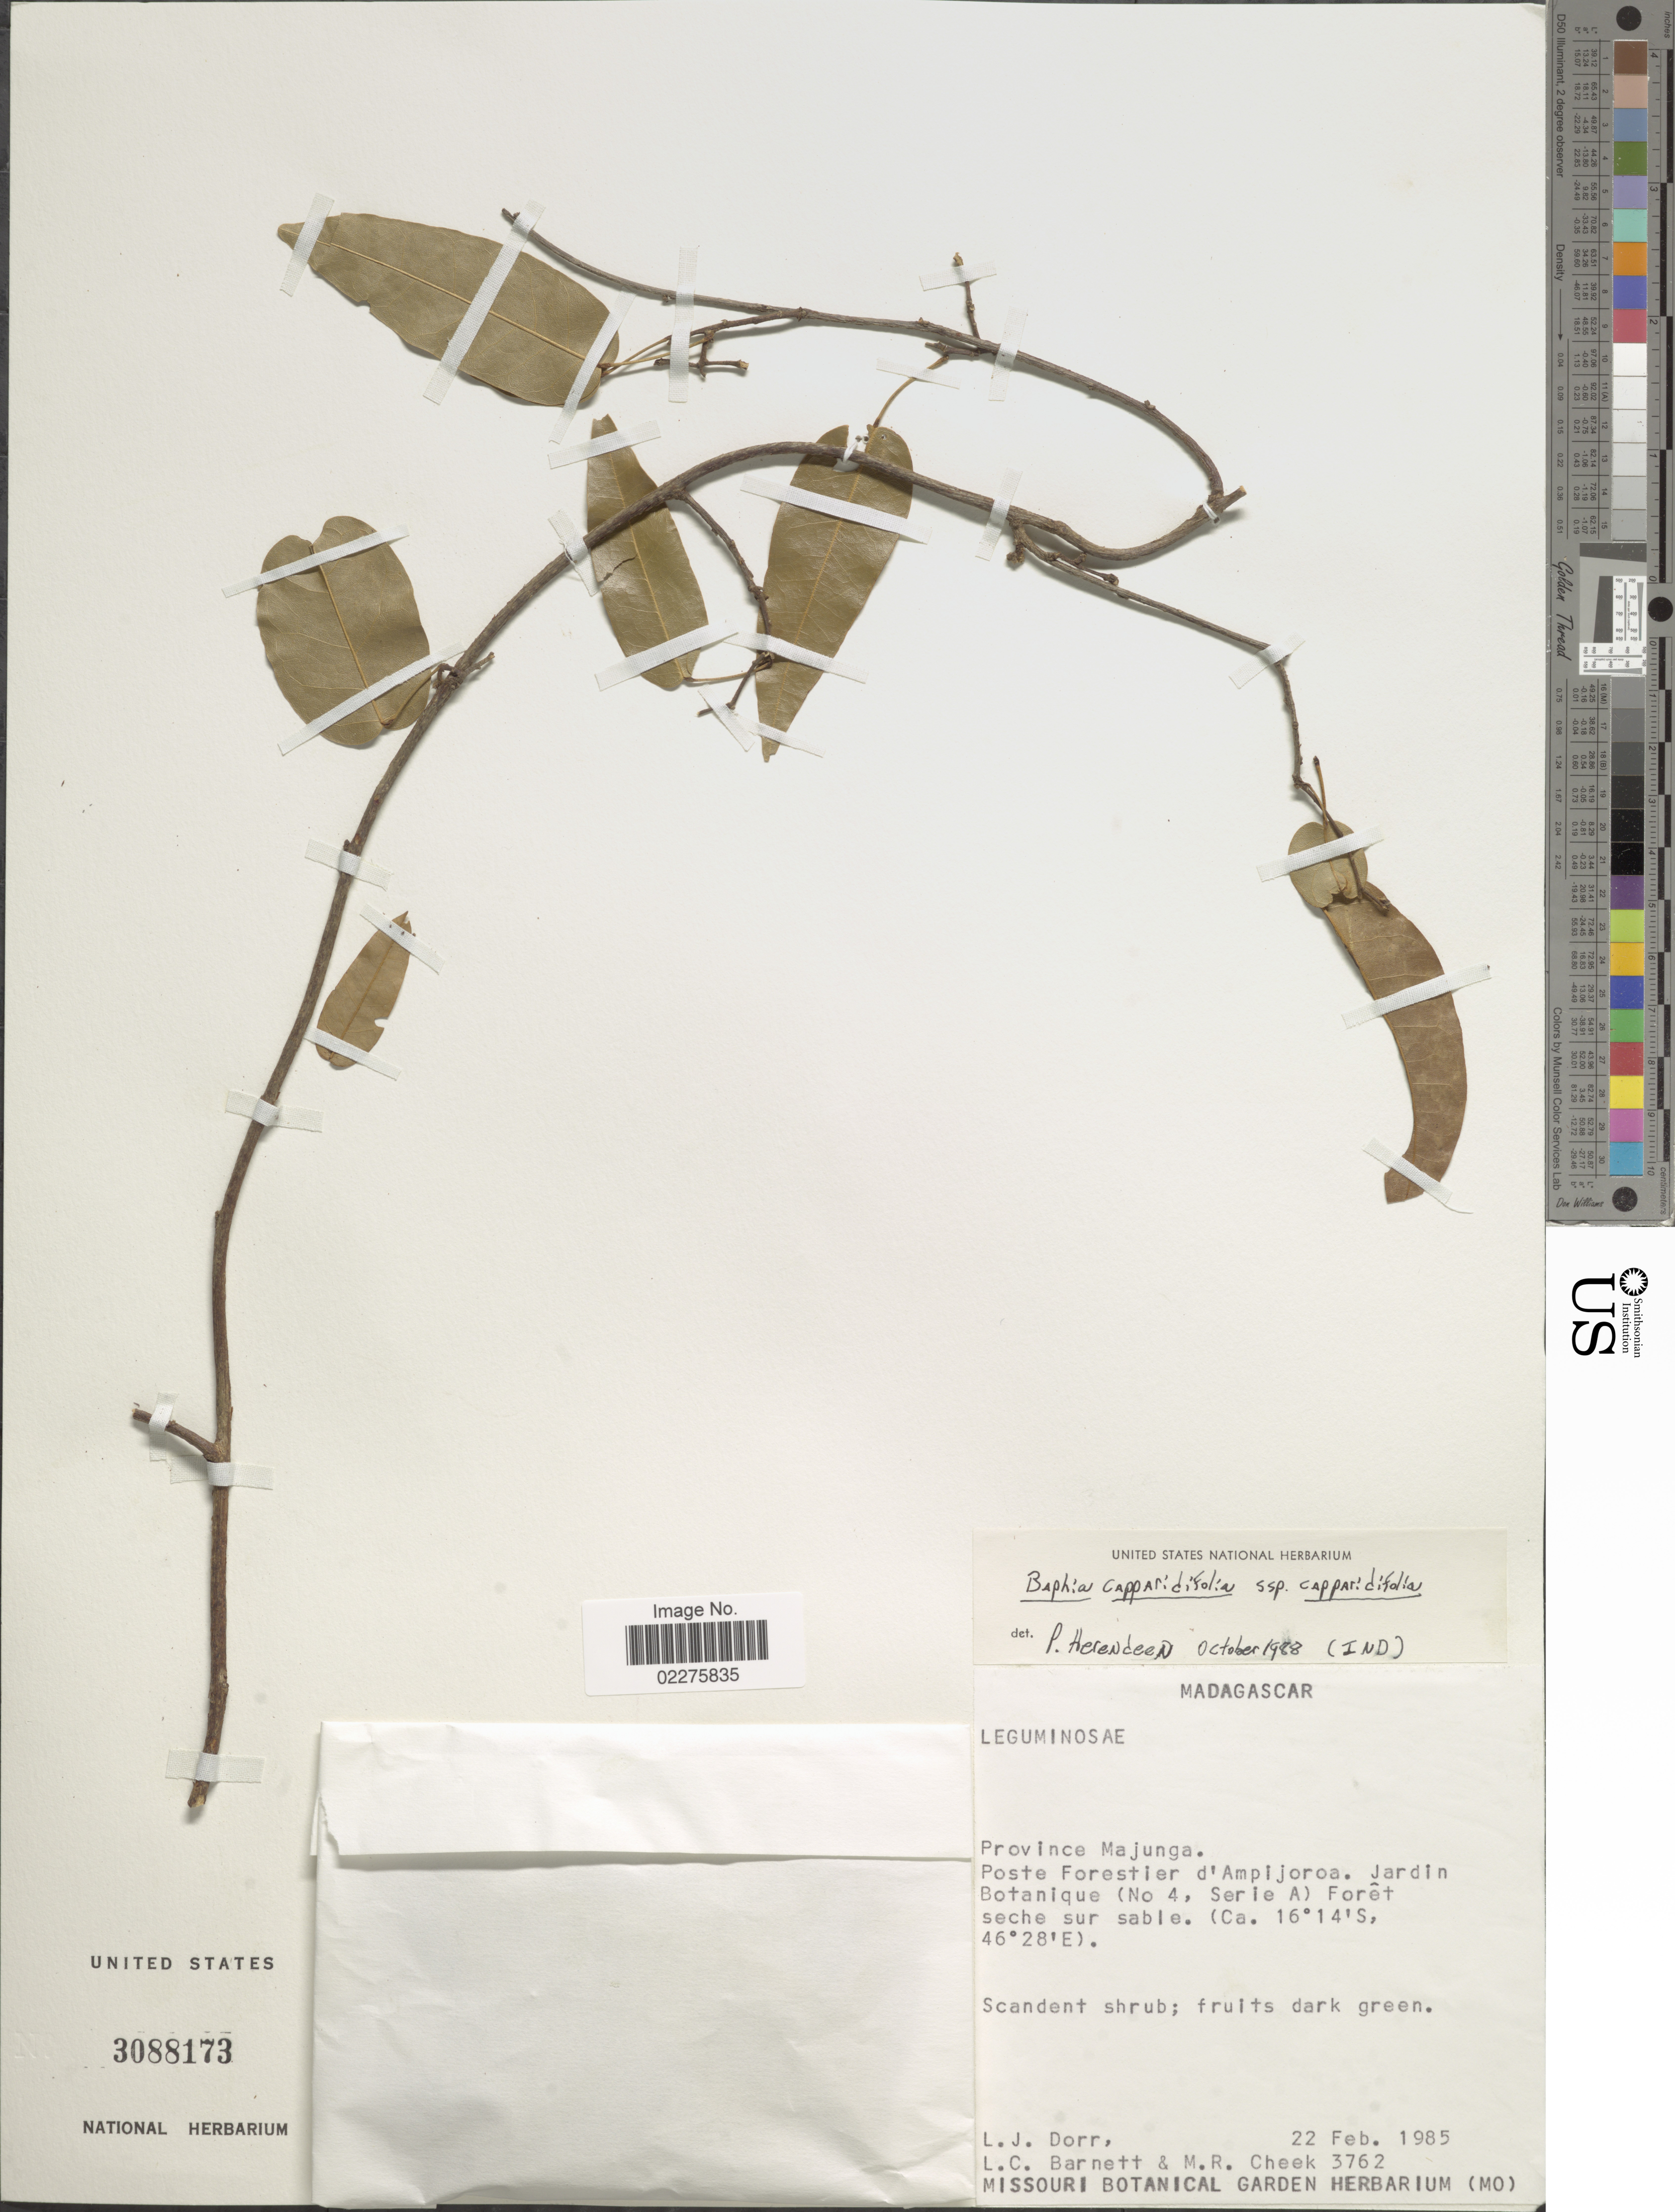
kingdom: Plantae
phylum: Tracheophyta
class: Magnoliopsida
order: Fabales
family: Fabaceae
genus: Baphia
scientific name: Baphia capparidifolia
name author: Baker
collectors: L. J. Dorr, L. C. Barnett & M. Cheek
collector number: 3762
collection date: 1985-02-22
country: Madagascar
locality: Province Majunga. Poste Forestier d'Ampijoroa. Jardin Botanique (No 4, Serie A)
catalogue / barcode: US 3088173